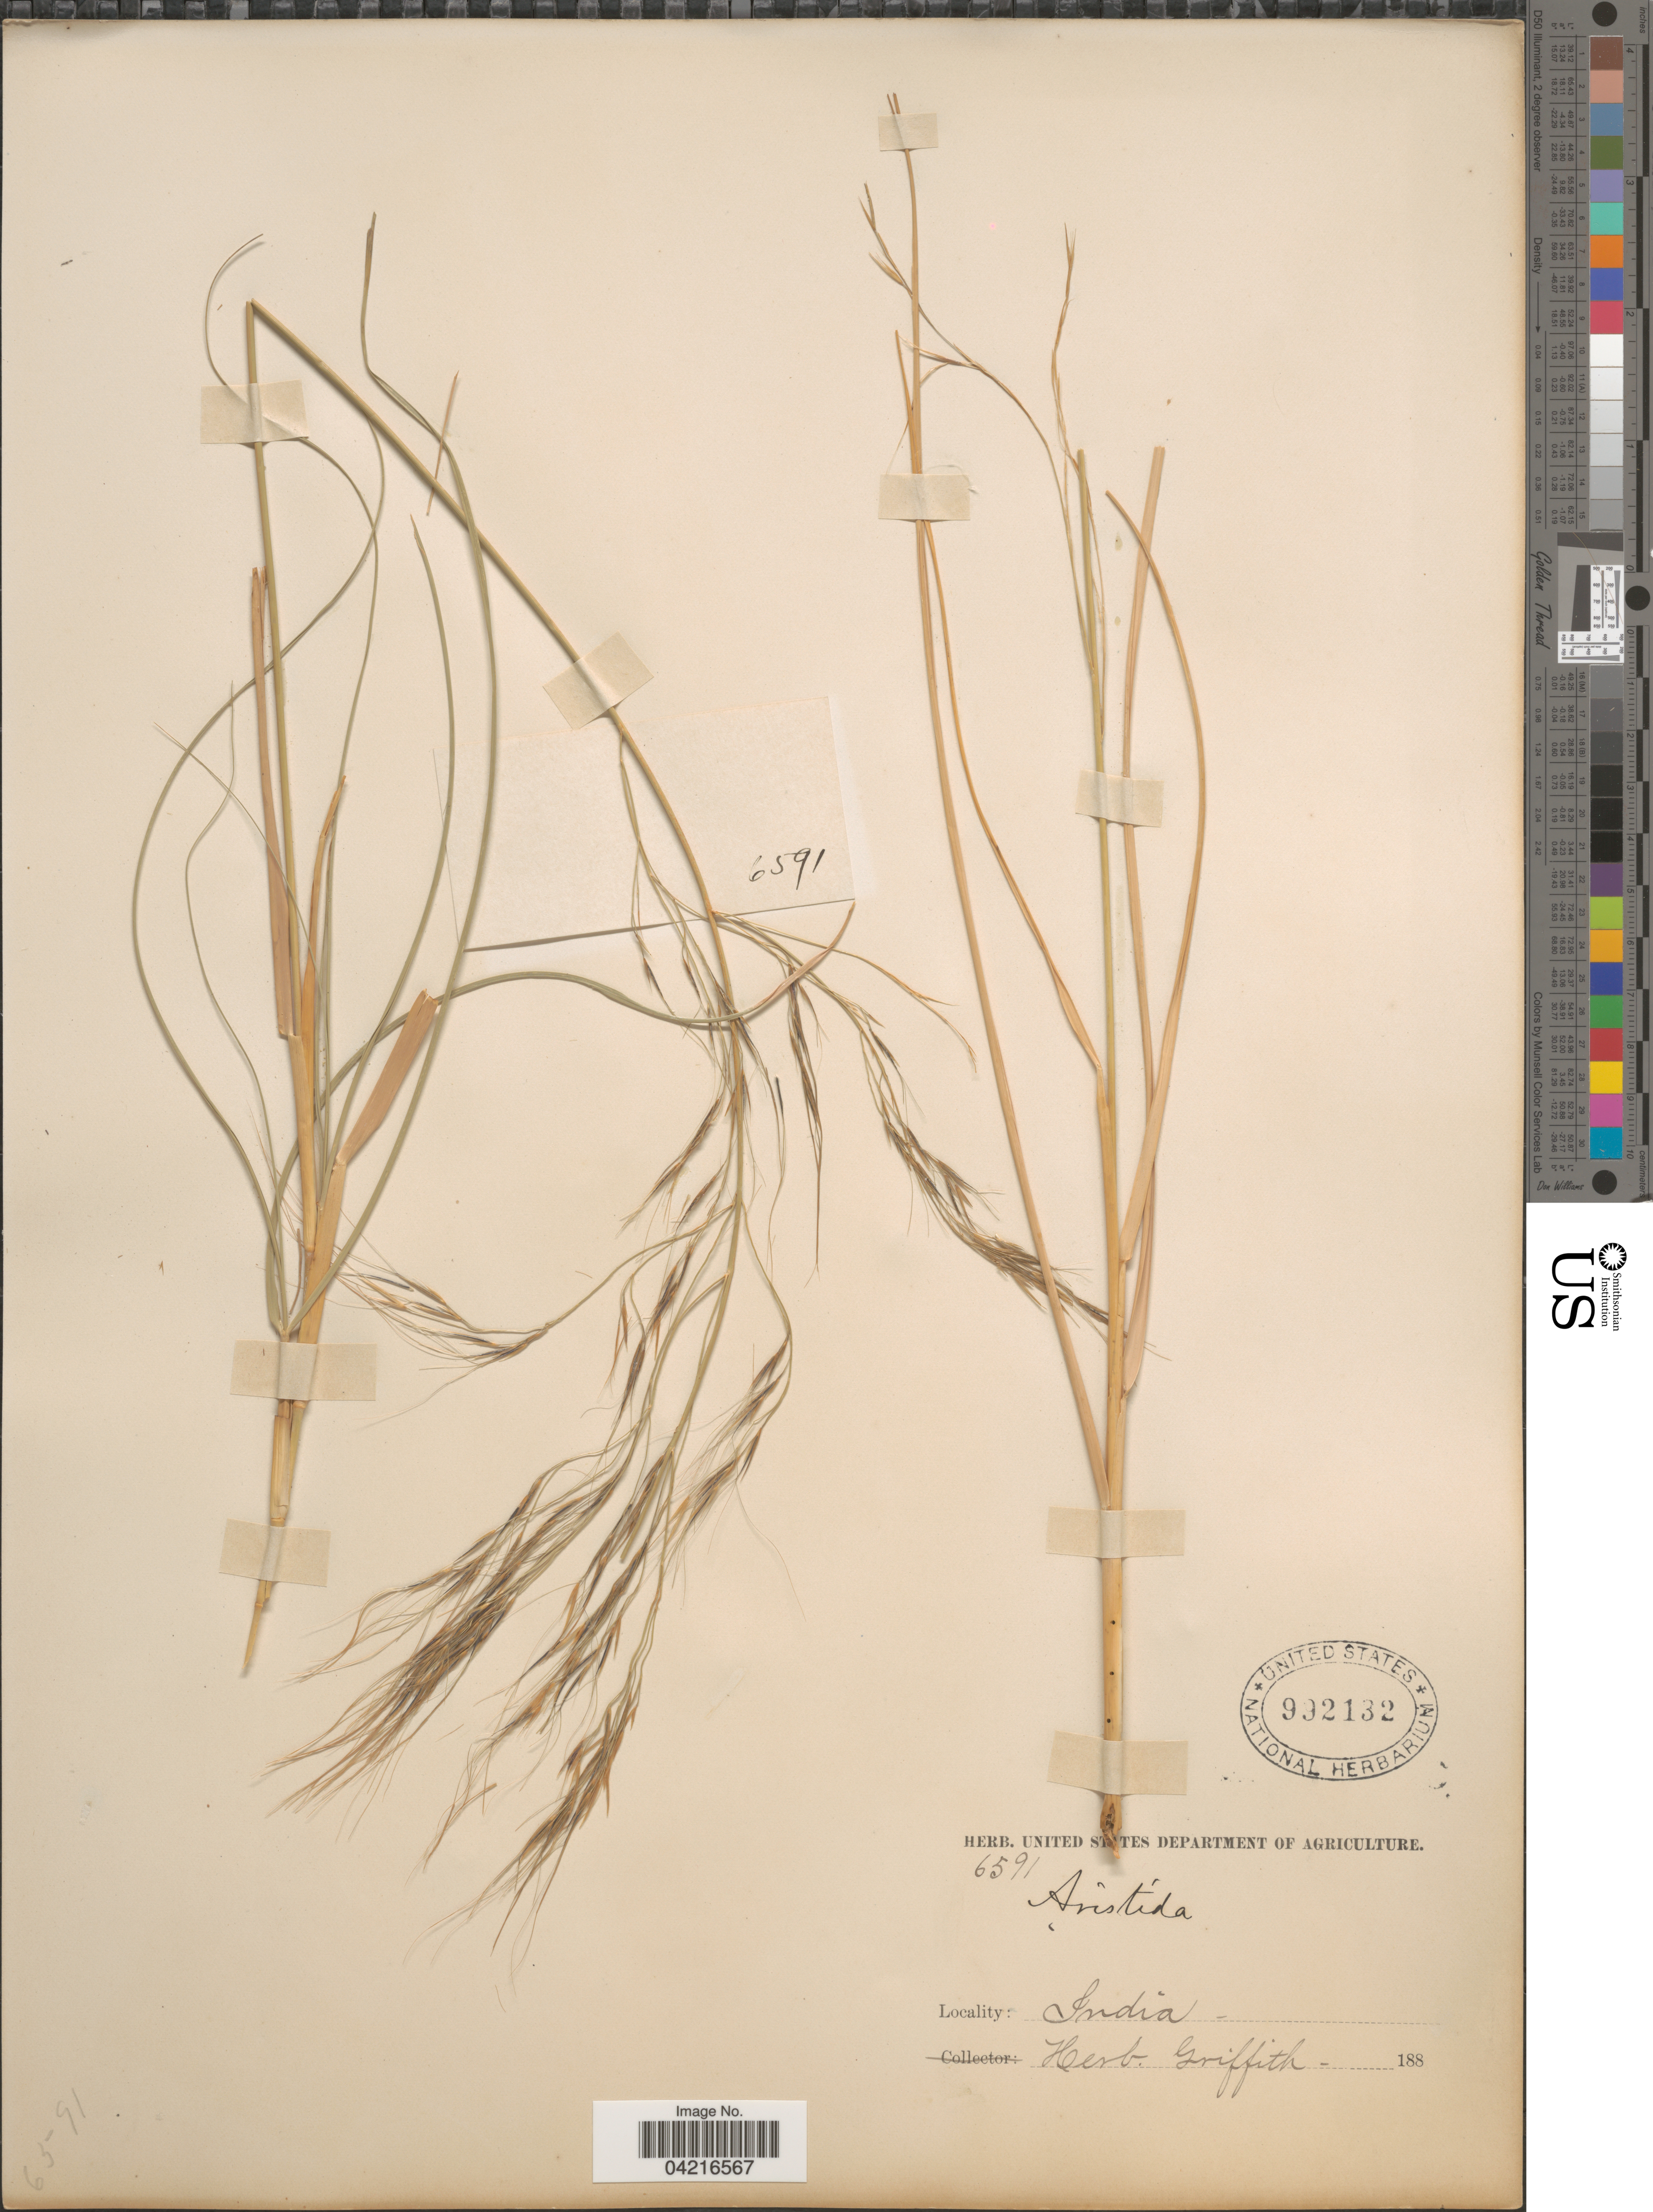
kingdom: Plantae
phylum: Tracheophyta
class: Liliopsida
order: Poales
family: Poaceae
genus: Aristida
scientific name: Aristida sp.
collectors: ex herb. Griffith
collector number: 6591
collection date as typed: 188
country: India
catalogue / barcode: US 992132